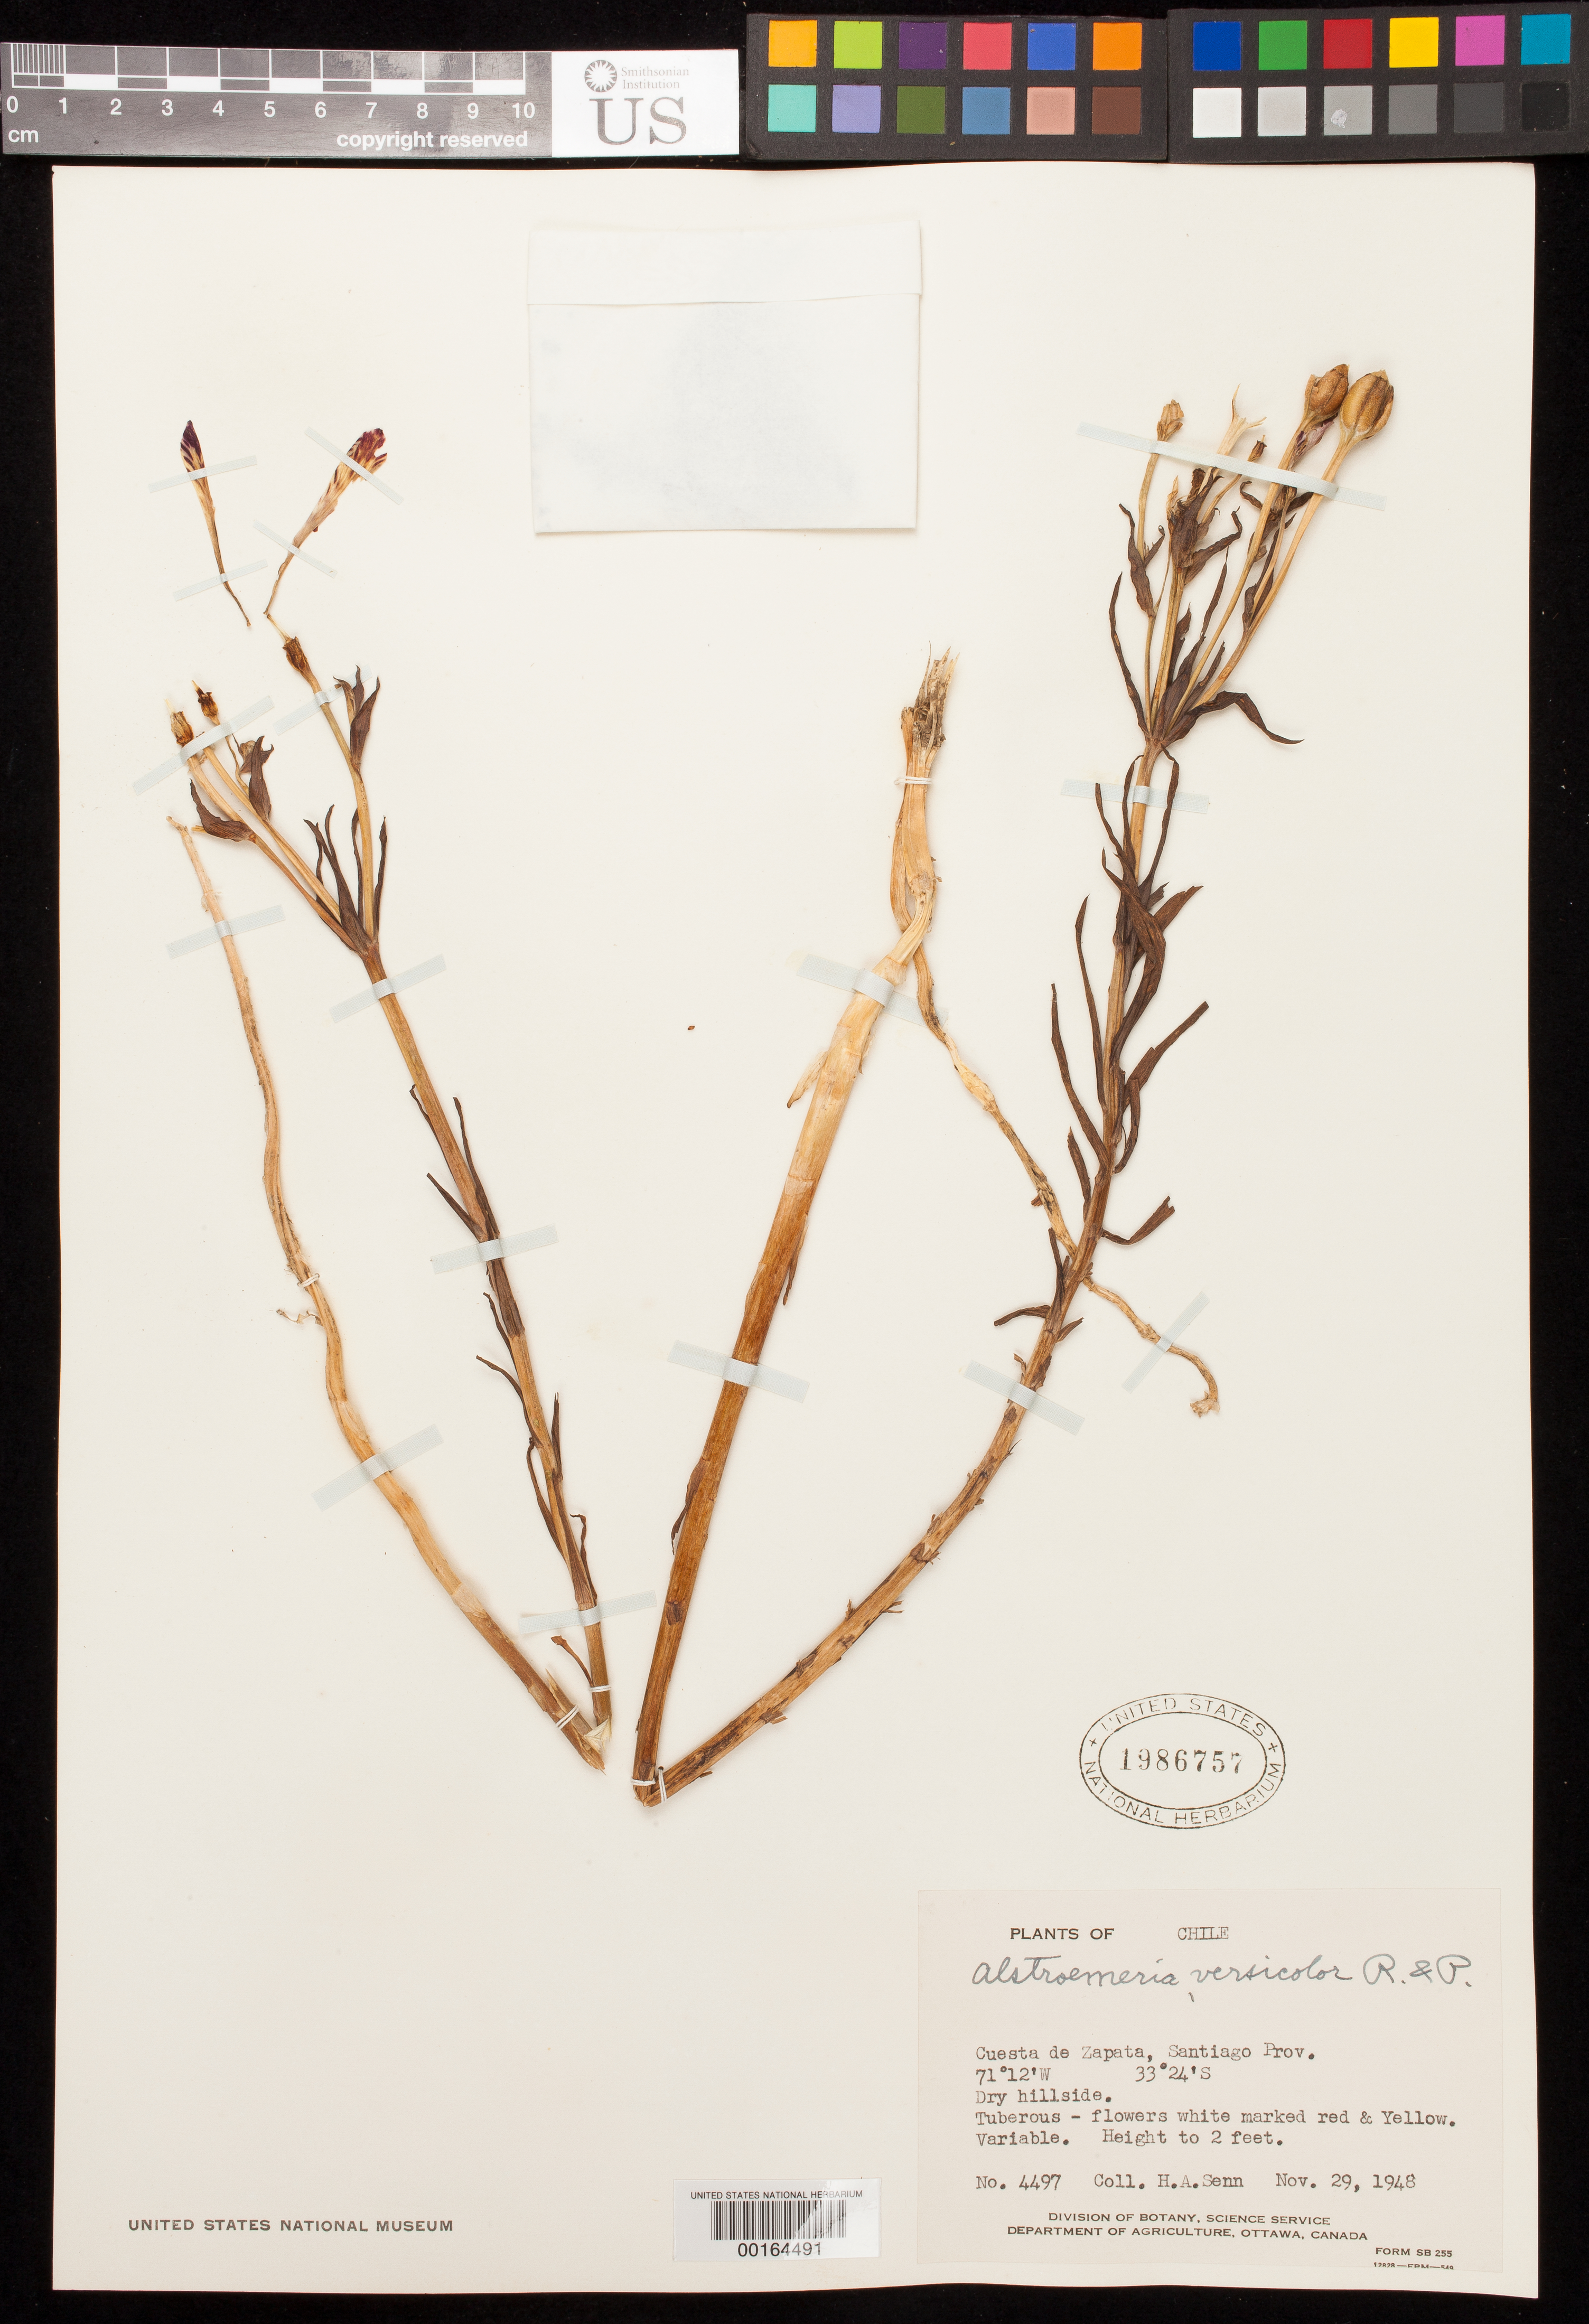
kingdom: Plantae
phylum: Tracheophyta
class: Liliopsida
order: Liliales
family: Alstroemeriaceae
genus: Alstroemeria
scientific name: Alstroemeria versicolor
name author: Ruiz & Pav.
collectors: H. A. Senn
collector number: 4497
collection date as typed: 29 Nov 1948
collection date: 1948-11-29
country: Chile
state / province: Región Metropolitana (RM)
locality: Cuesta de zapata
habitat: Dry hillside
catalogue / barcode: US 1986757